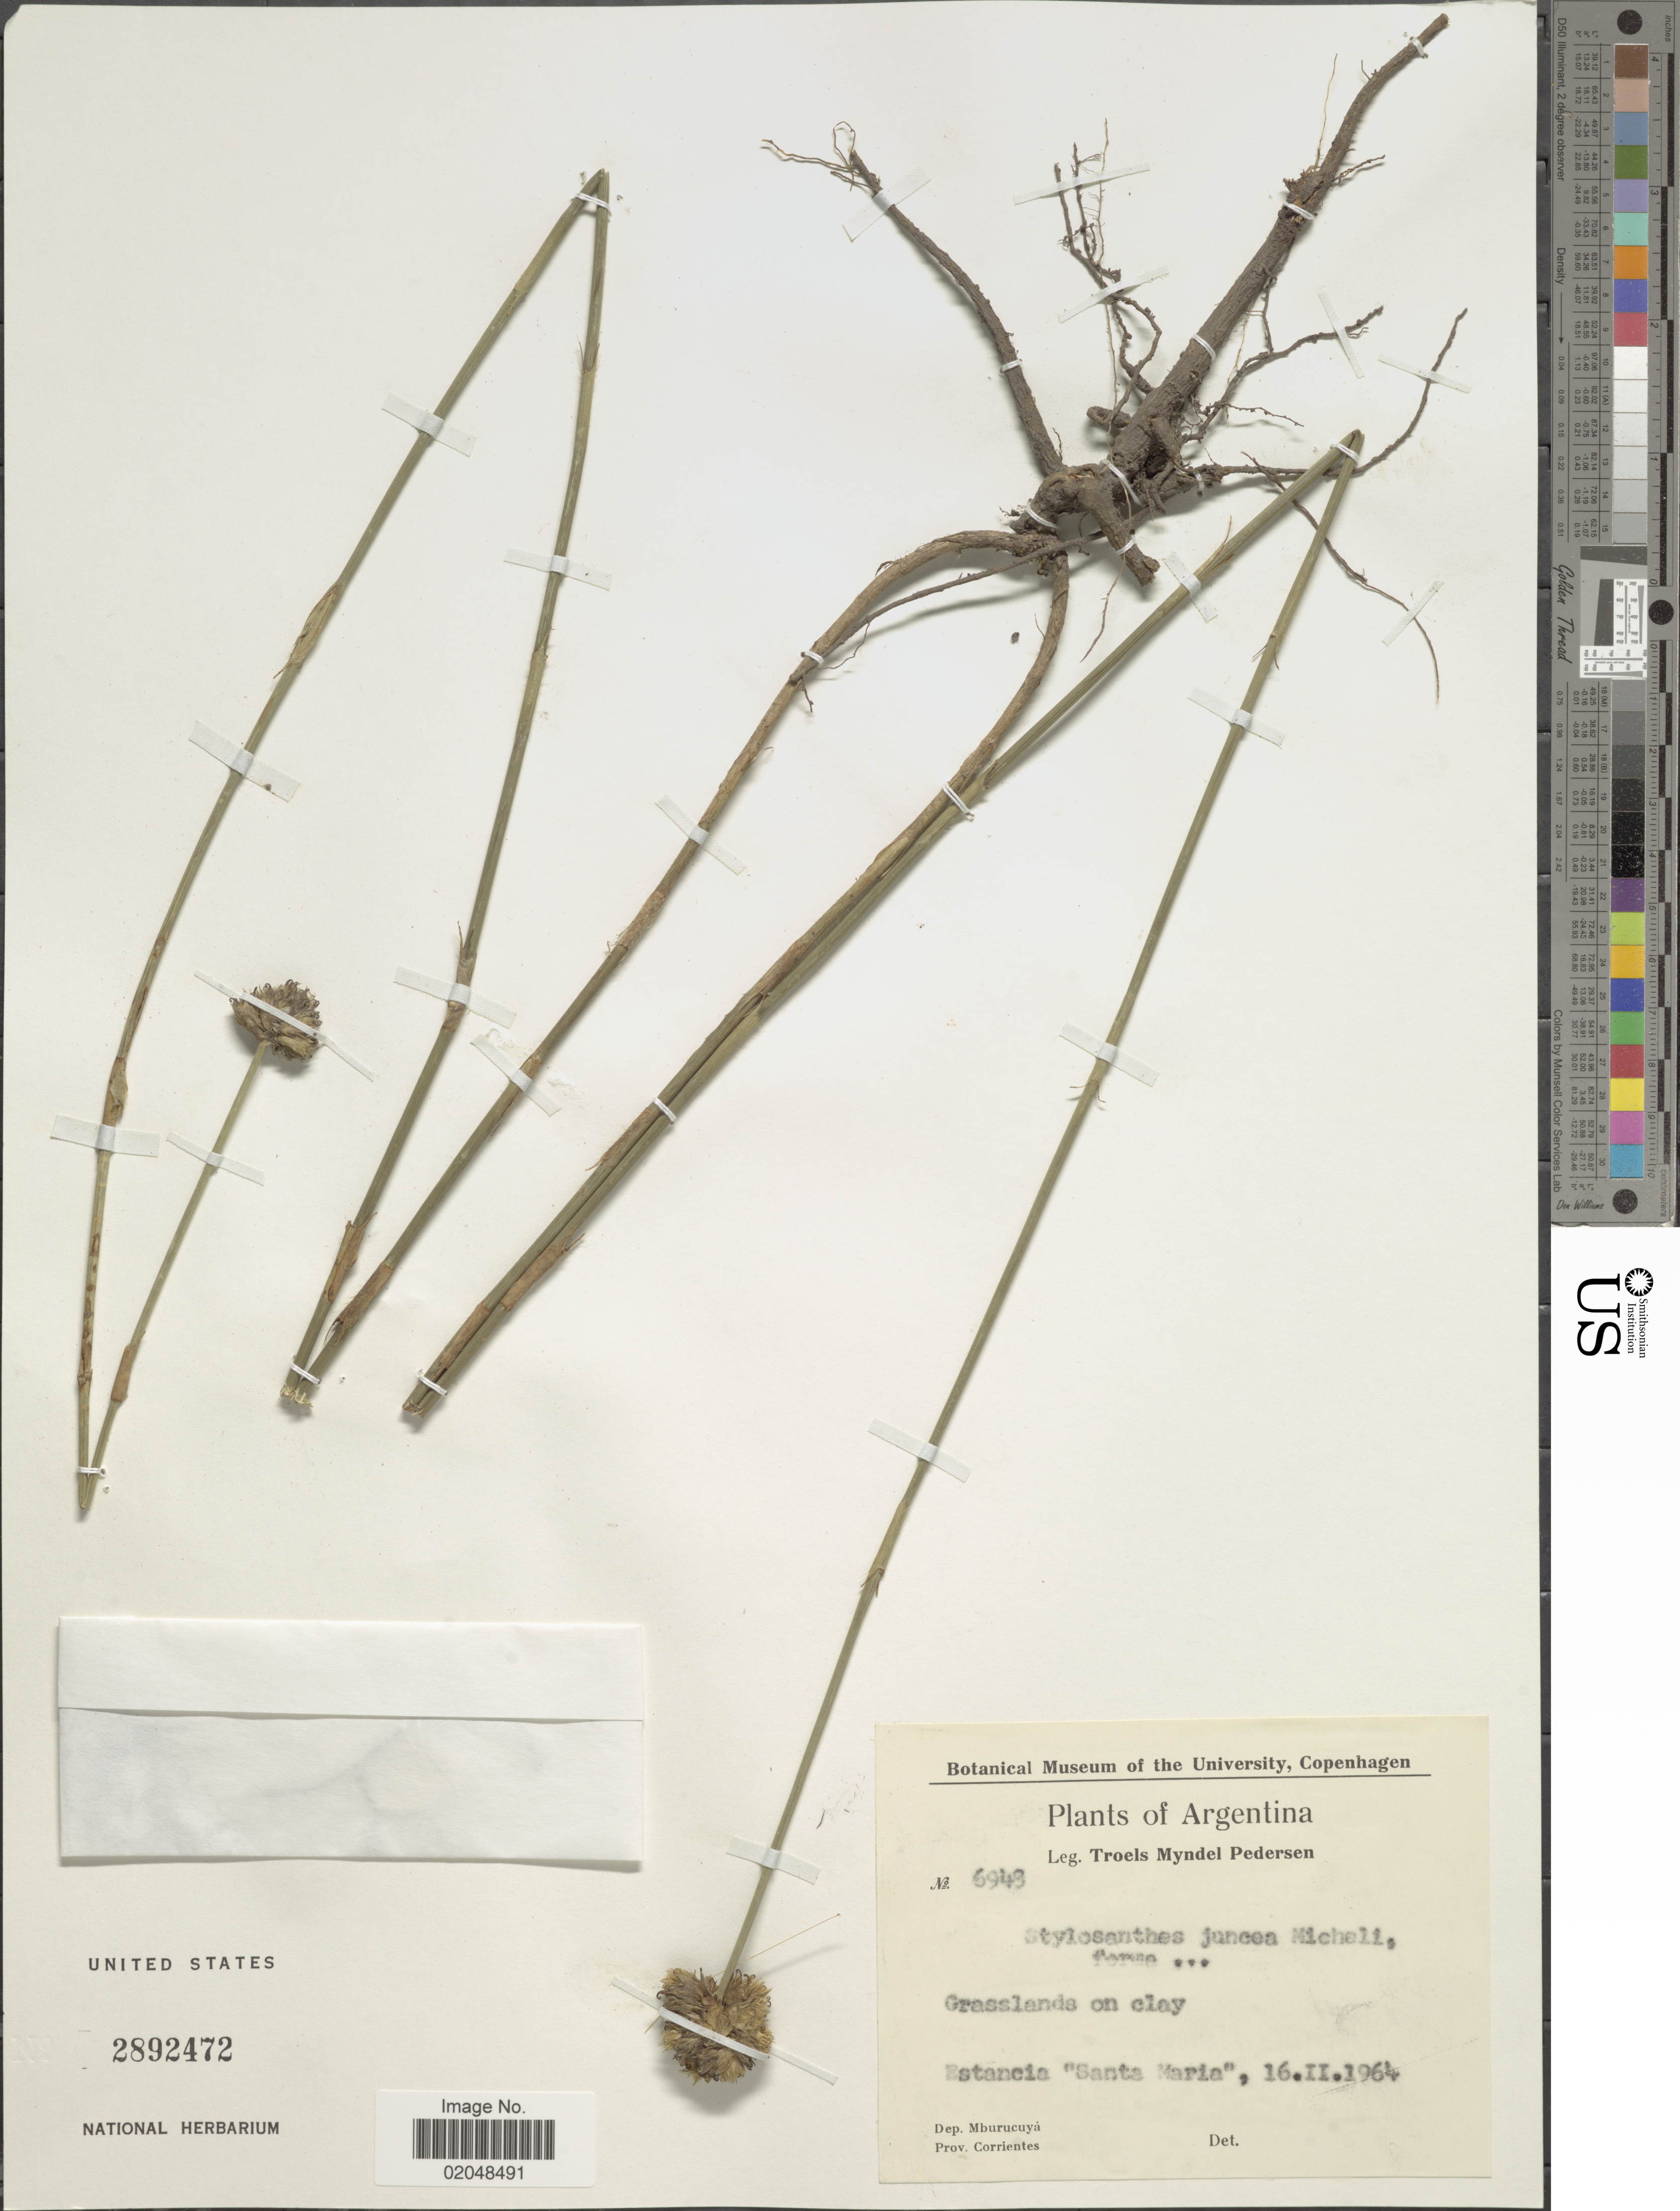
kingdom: Plantae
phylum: Tracheophyta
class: Magnoliopsida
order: Fabales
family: Fabaceae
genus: Stylosanthes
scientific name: Stylosanthes montevidensis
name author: Vogel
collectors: T. Pederson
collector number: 6948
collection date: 1964-02-16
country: Argentina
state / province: Corrientes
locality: Grasslands on clay, estancia "Santa Maria", Dep. Mburucuya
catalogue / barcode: US 2892472